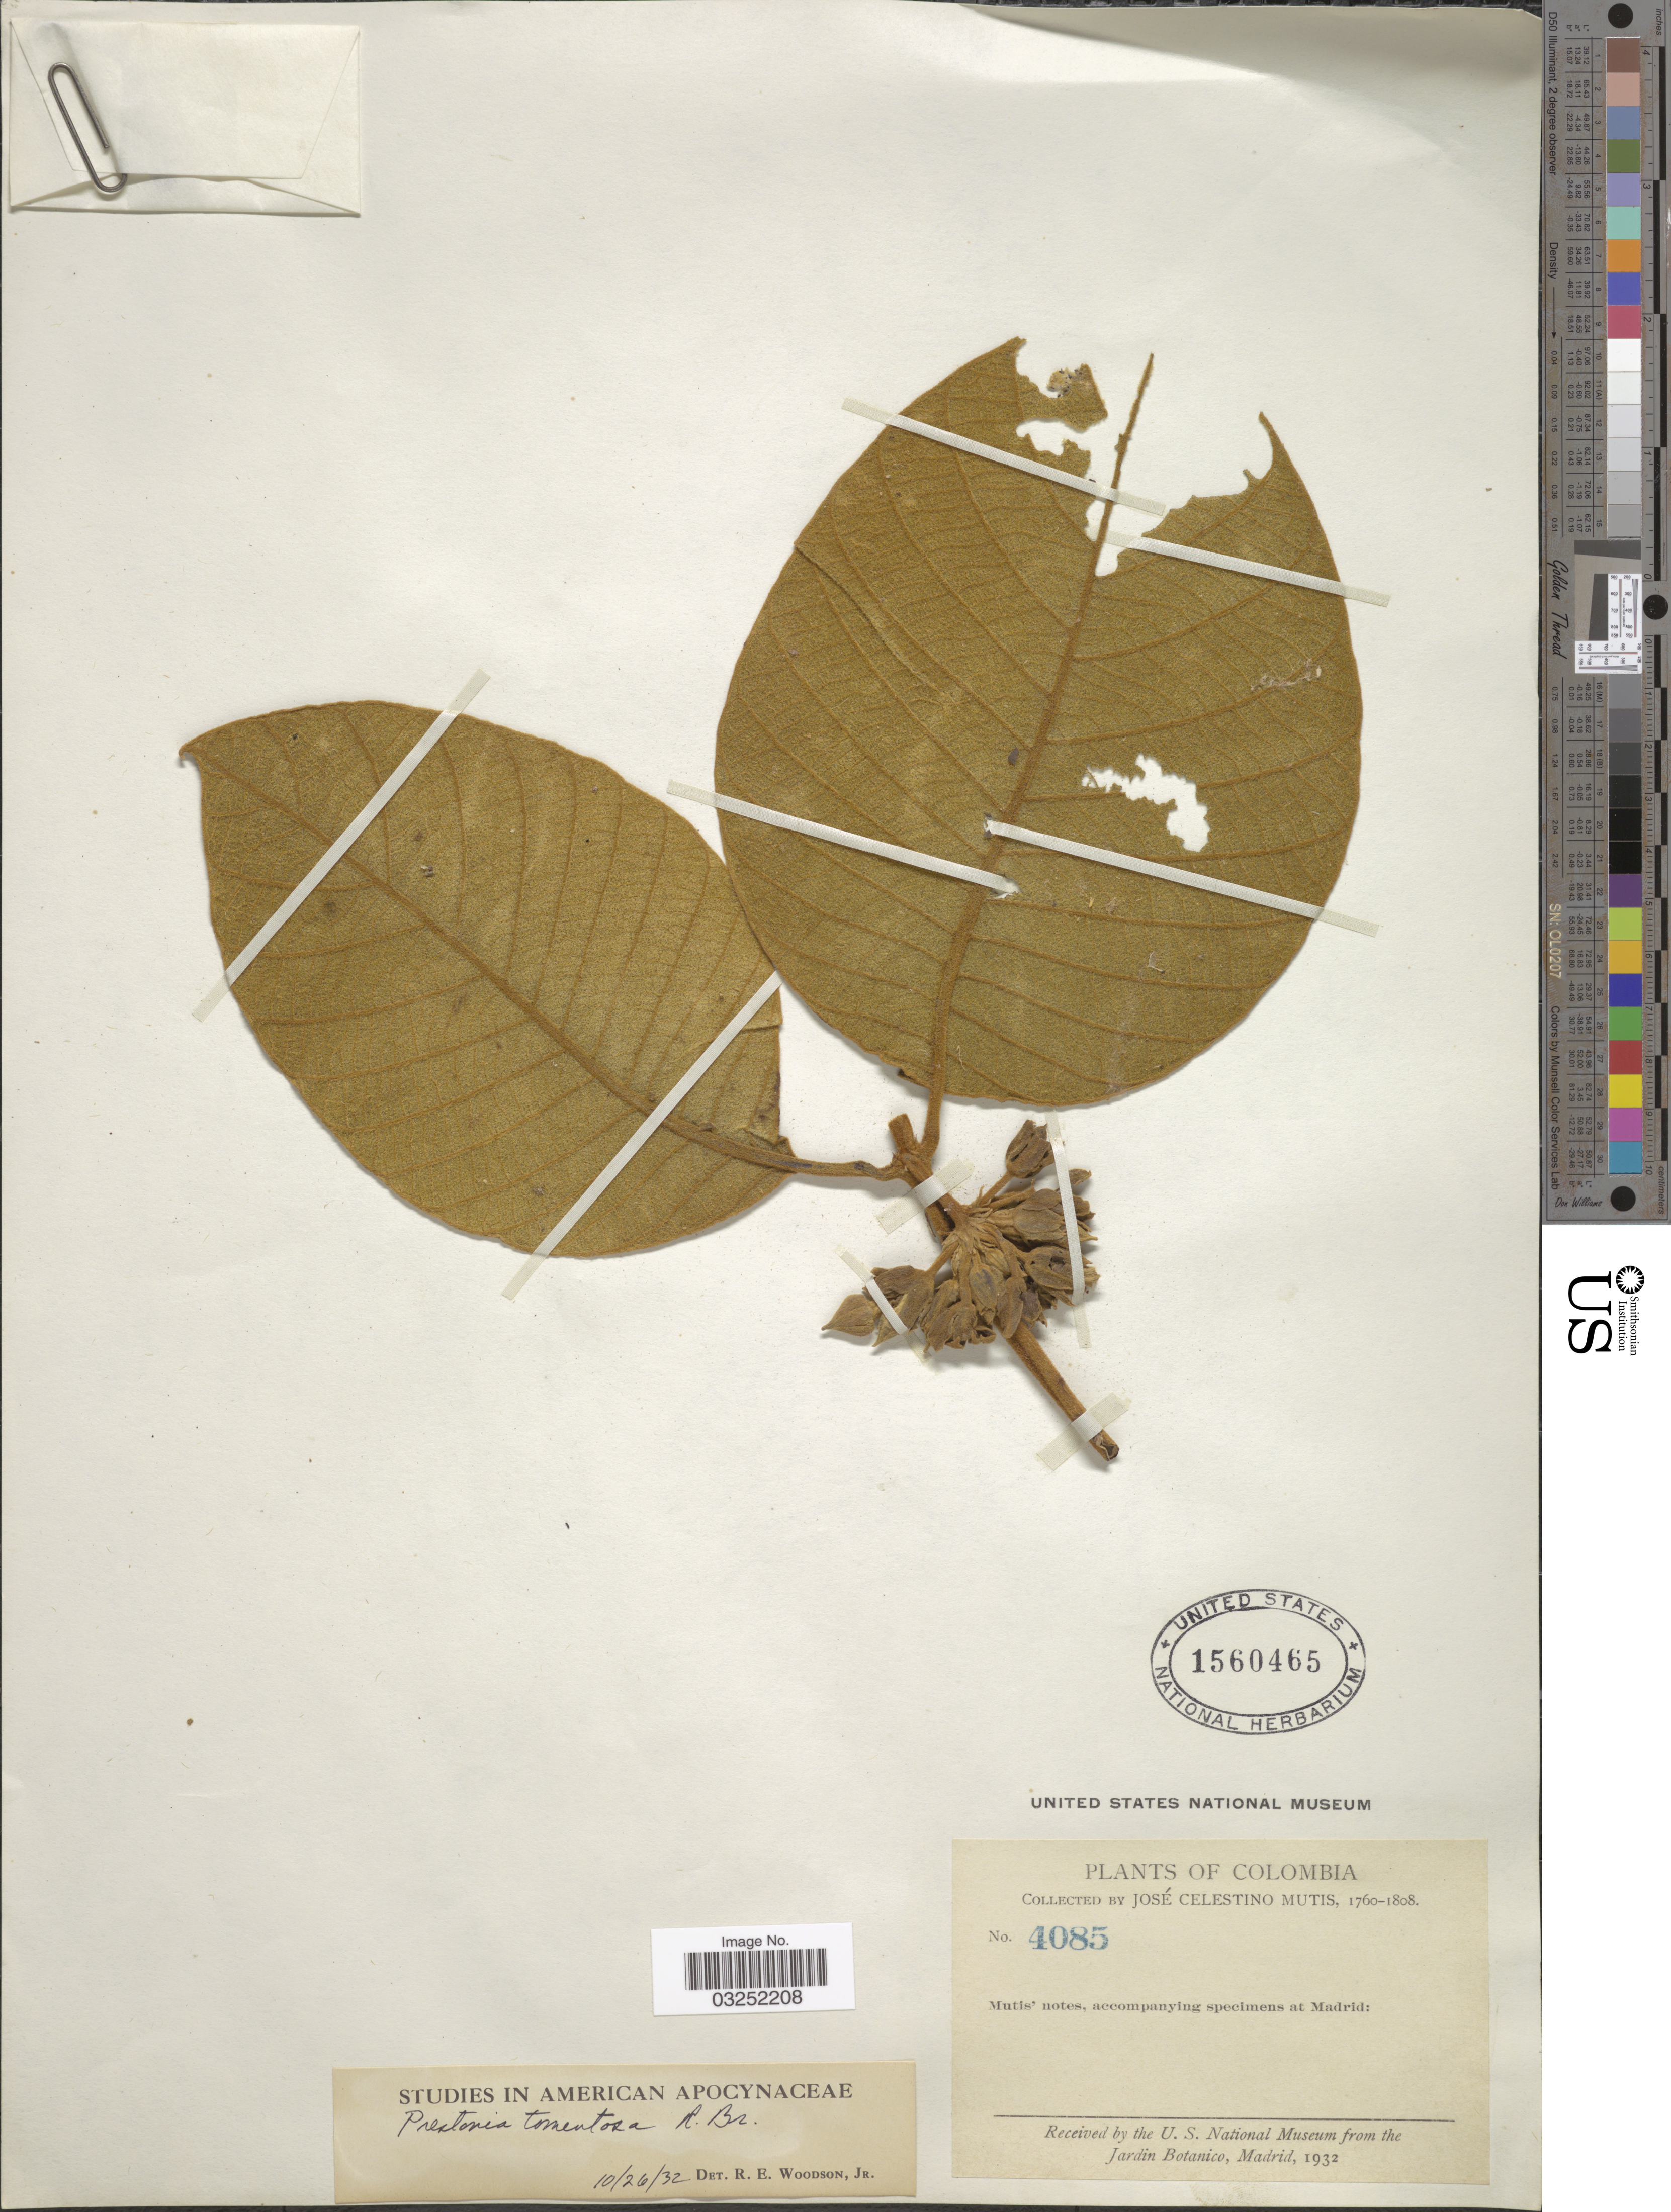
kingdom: Plantae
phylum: Tracheophyta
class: Magnoliopsida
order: Gentianales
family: Apocynaceae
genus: Prestonia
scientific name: Prestonia tomentosa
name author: R. Br.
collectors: J. C. B. Mutis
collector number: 4085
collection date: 1760/1808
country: Colombia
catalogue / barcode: US 1560465